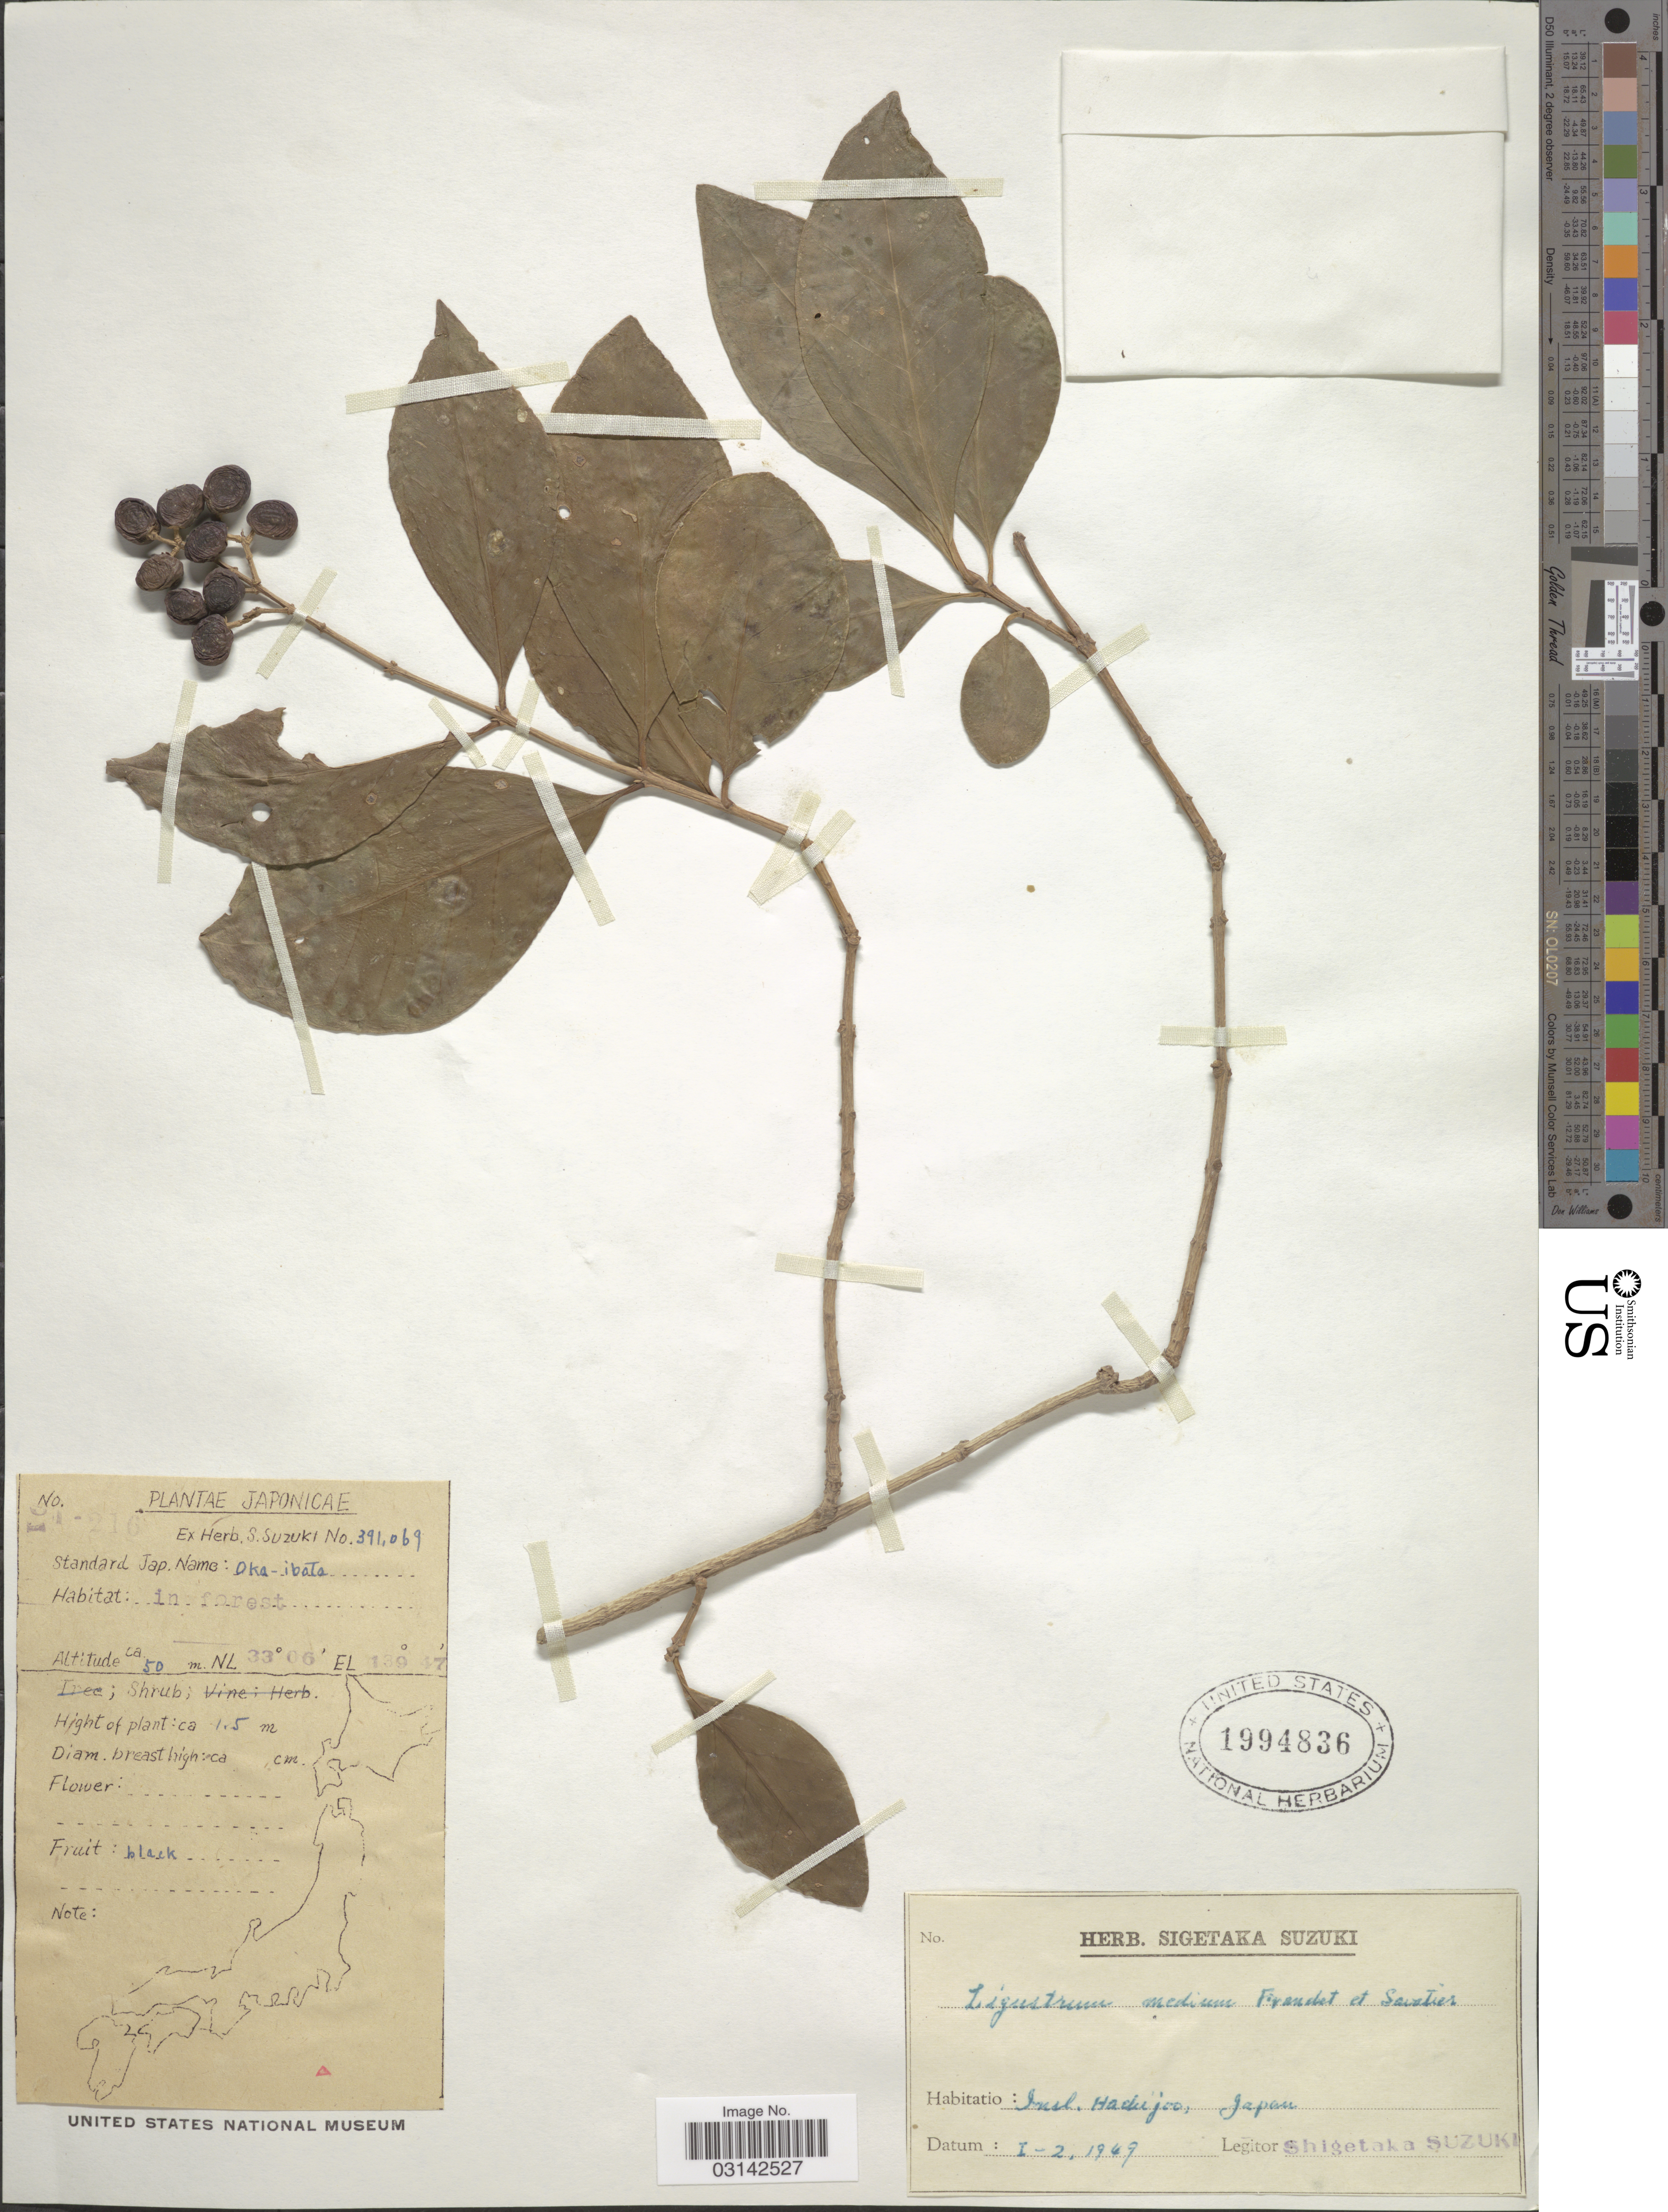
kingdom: Plantae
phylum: Tracheophyta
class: Magnoliopsida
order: Lamiales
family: Oleaceae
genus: Ligustrum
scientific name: Ligustrum medium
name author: Franch. & Sav.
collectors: S. Suzuki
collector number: SI-216*?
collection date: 1949-01-02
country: Japan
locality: Insl. Hachijoo.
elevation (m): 50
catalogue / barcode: US 1994836